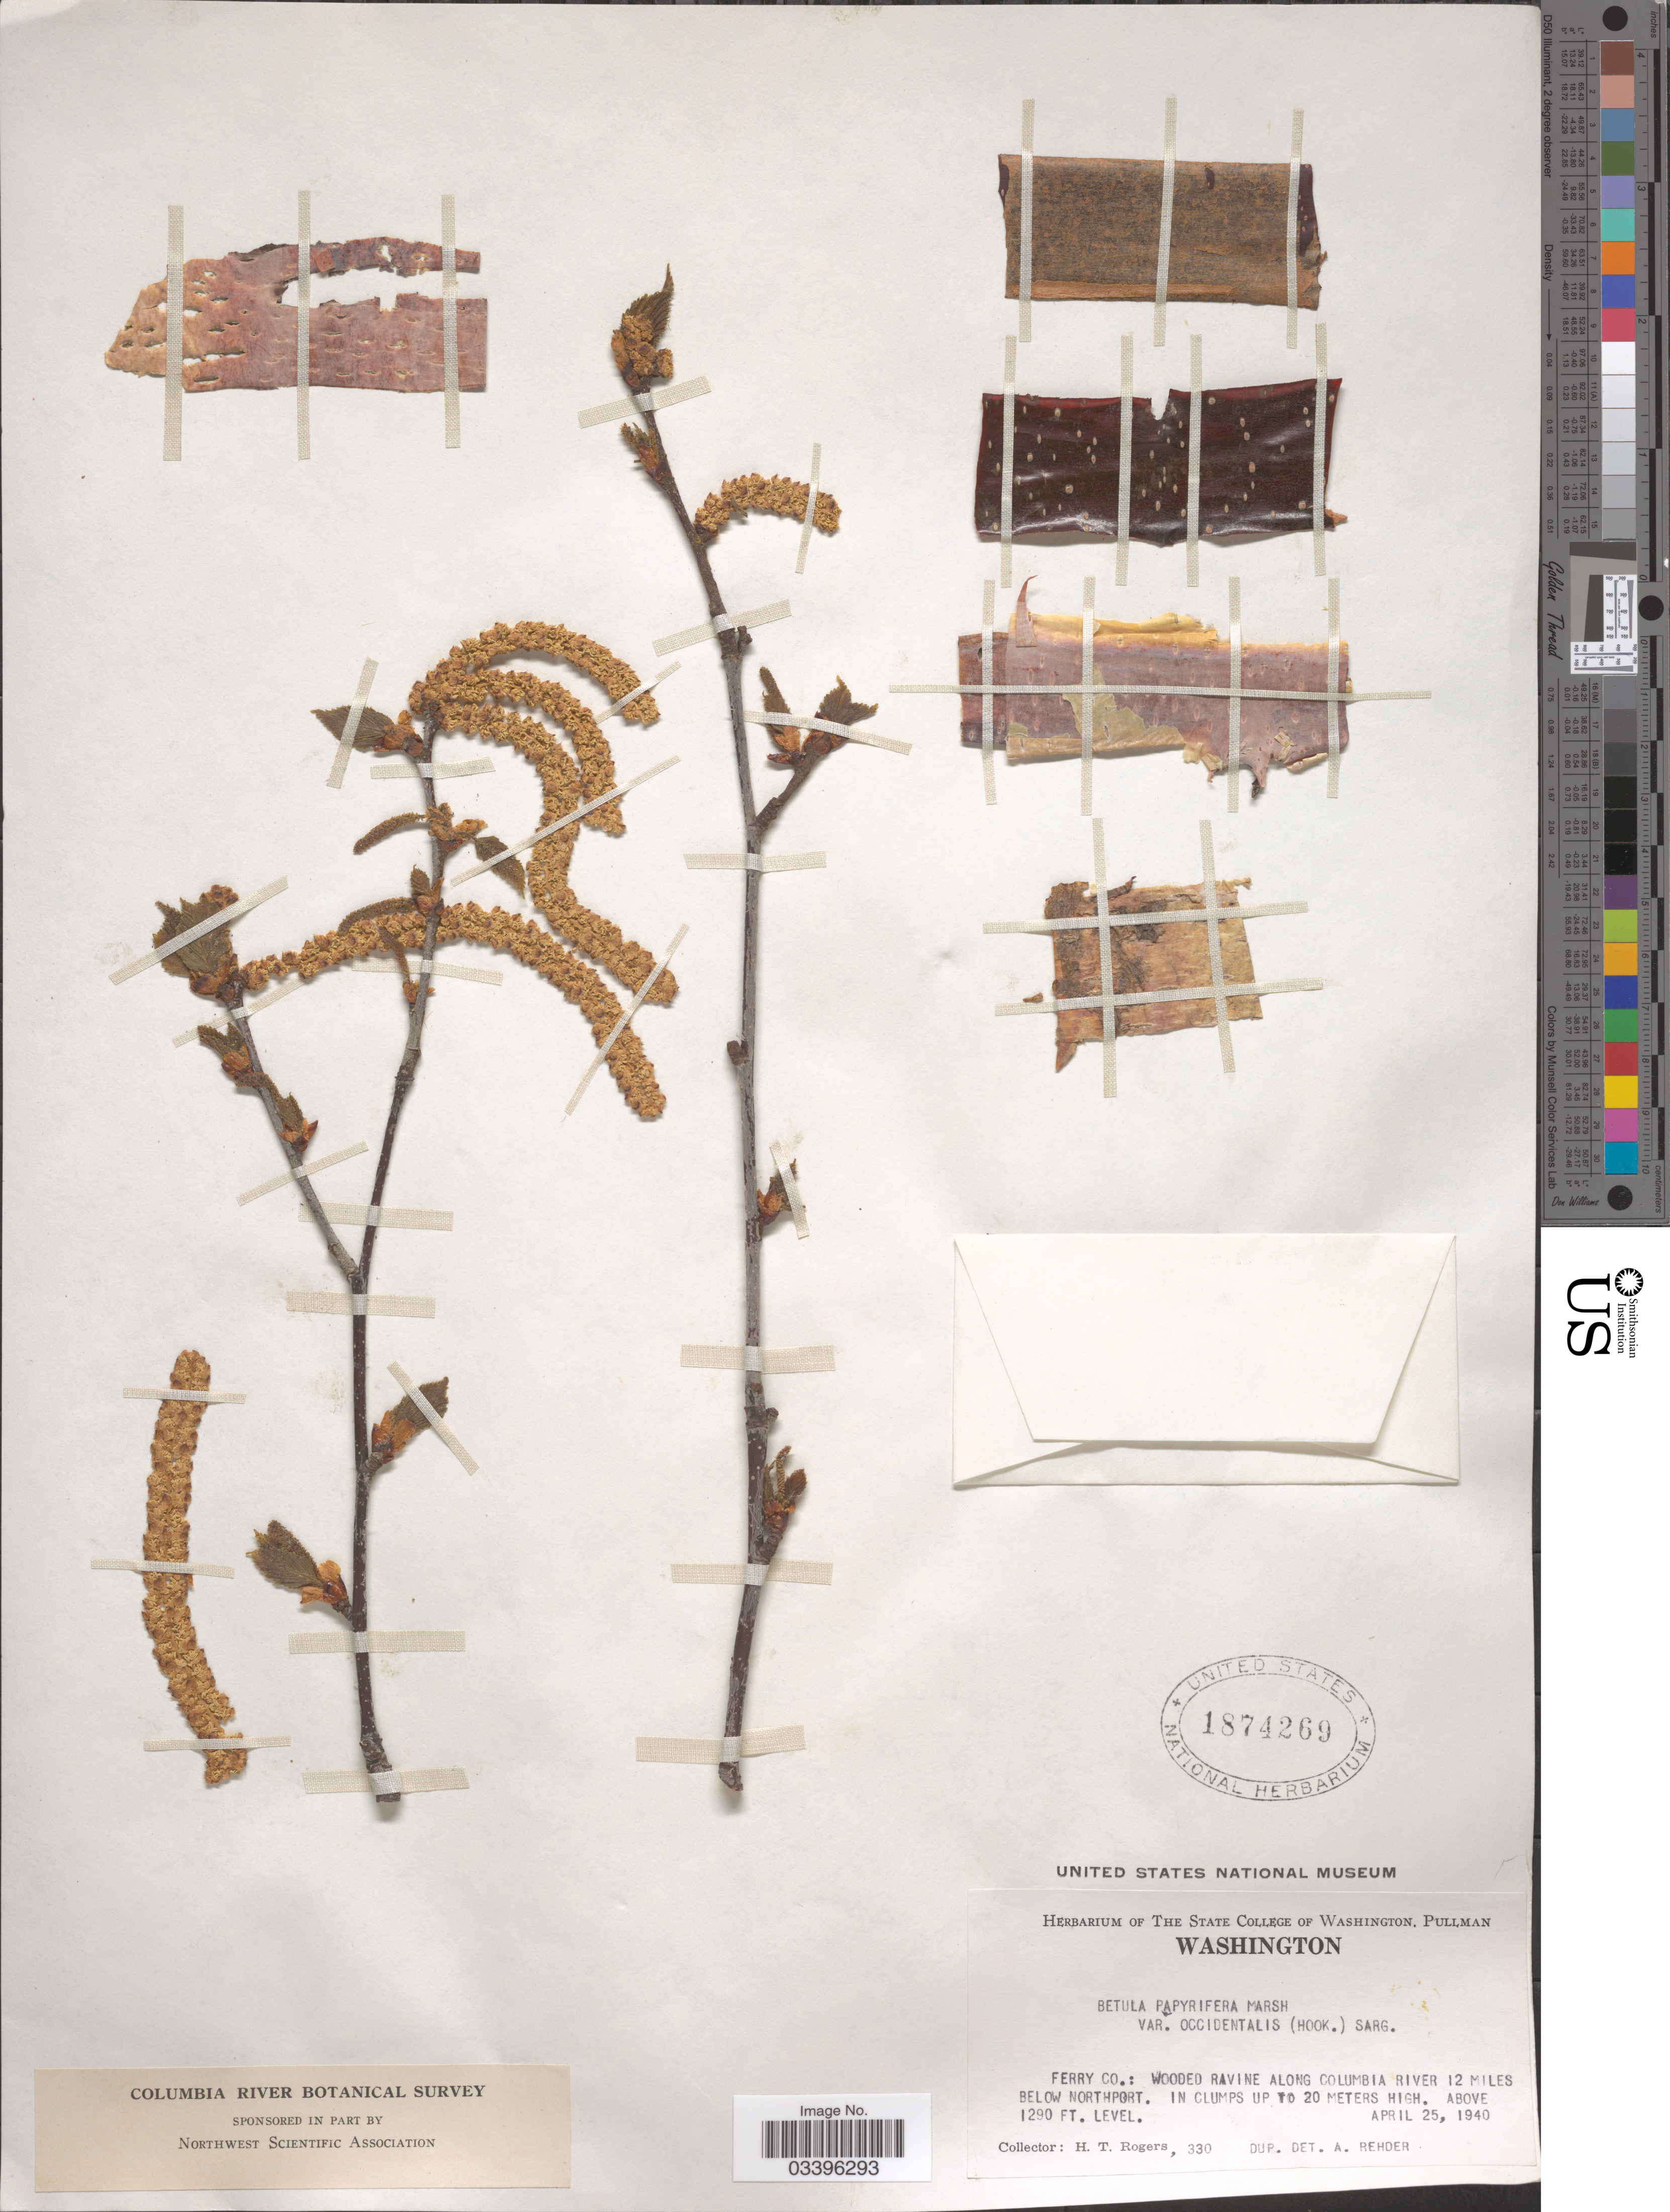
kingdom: Plantae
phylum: Tracheophyta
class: Magnoliopsida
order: Fagales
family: Betulaceae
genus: Betula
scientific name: Betula occidentalis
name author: Hook.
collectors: H. Rogers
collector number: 330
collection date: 1940-04-25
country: United States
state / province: Washington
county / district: Ferry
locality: Ferry Co.: Wooded ravine along Columbia River 12 miles below Northport.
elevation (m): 393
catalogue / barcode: US 1874269